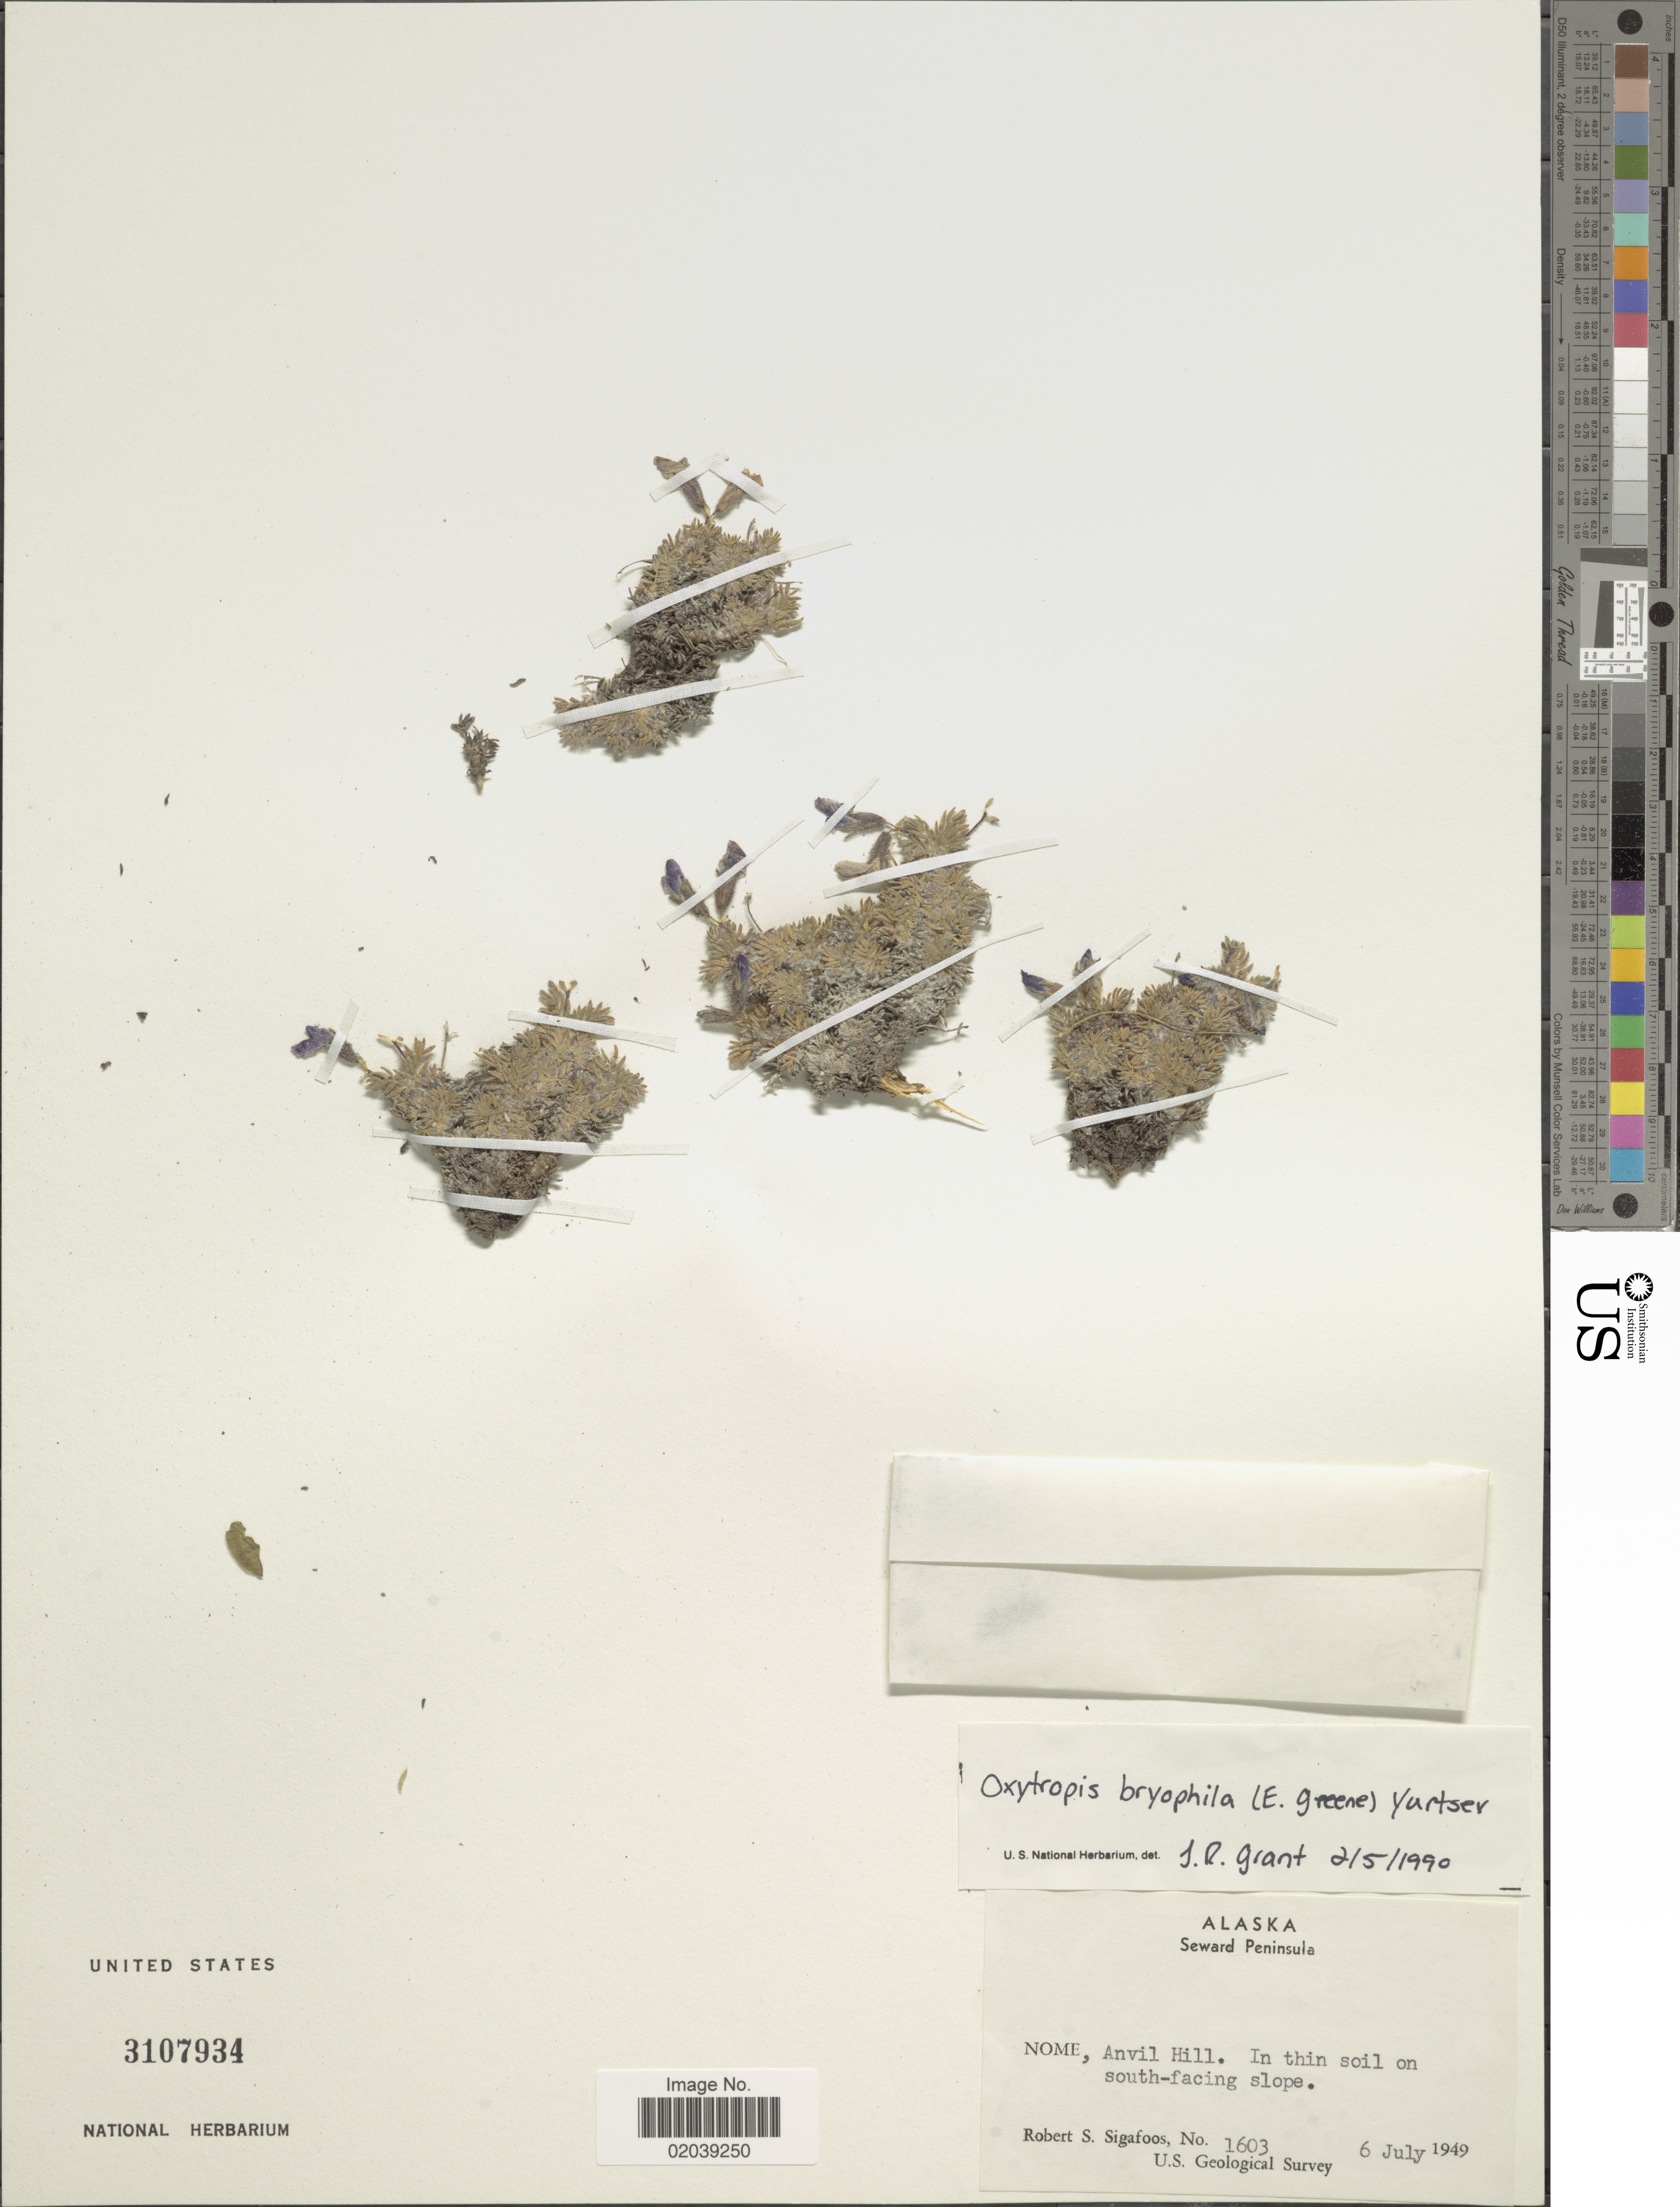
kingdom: Plantae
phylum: Tracheophyta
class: Magnoliopsida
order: Fabales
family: Fabaceae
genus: Oxytropis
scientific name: Oxytropis bryophila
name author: (Greene) Jurtzev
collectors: R. Sigafoos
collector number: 1603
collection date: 1949-07-06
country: United States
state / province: Alaska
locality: Seward Peninsula. Nome, Anvil Hill. In thin soil on south- facing slope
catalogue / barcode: US 3107934